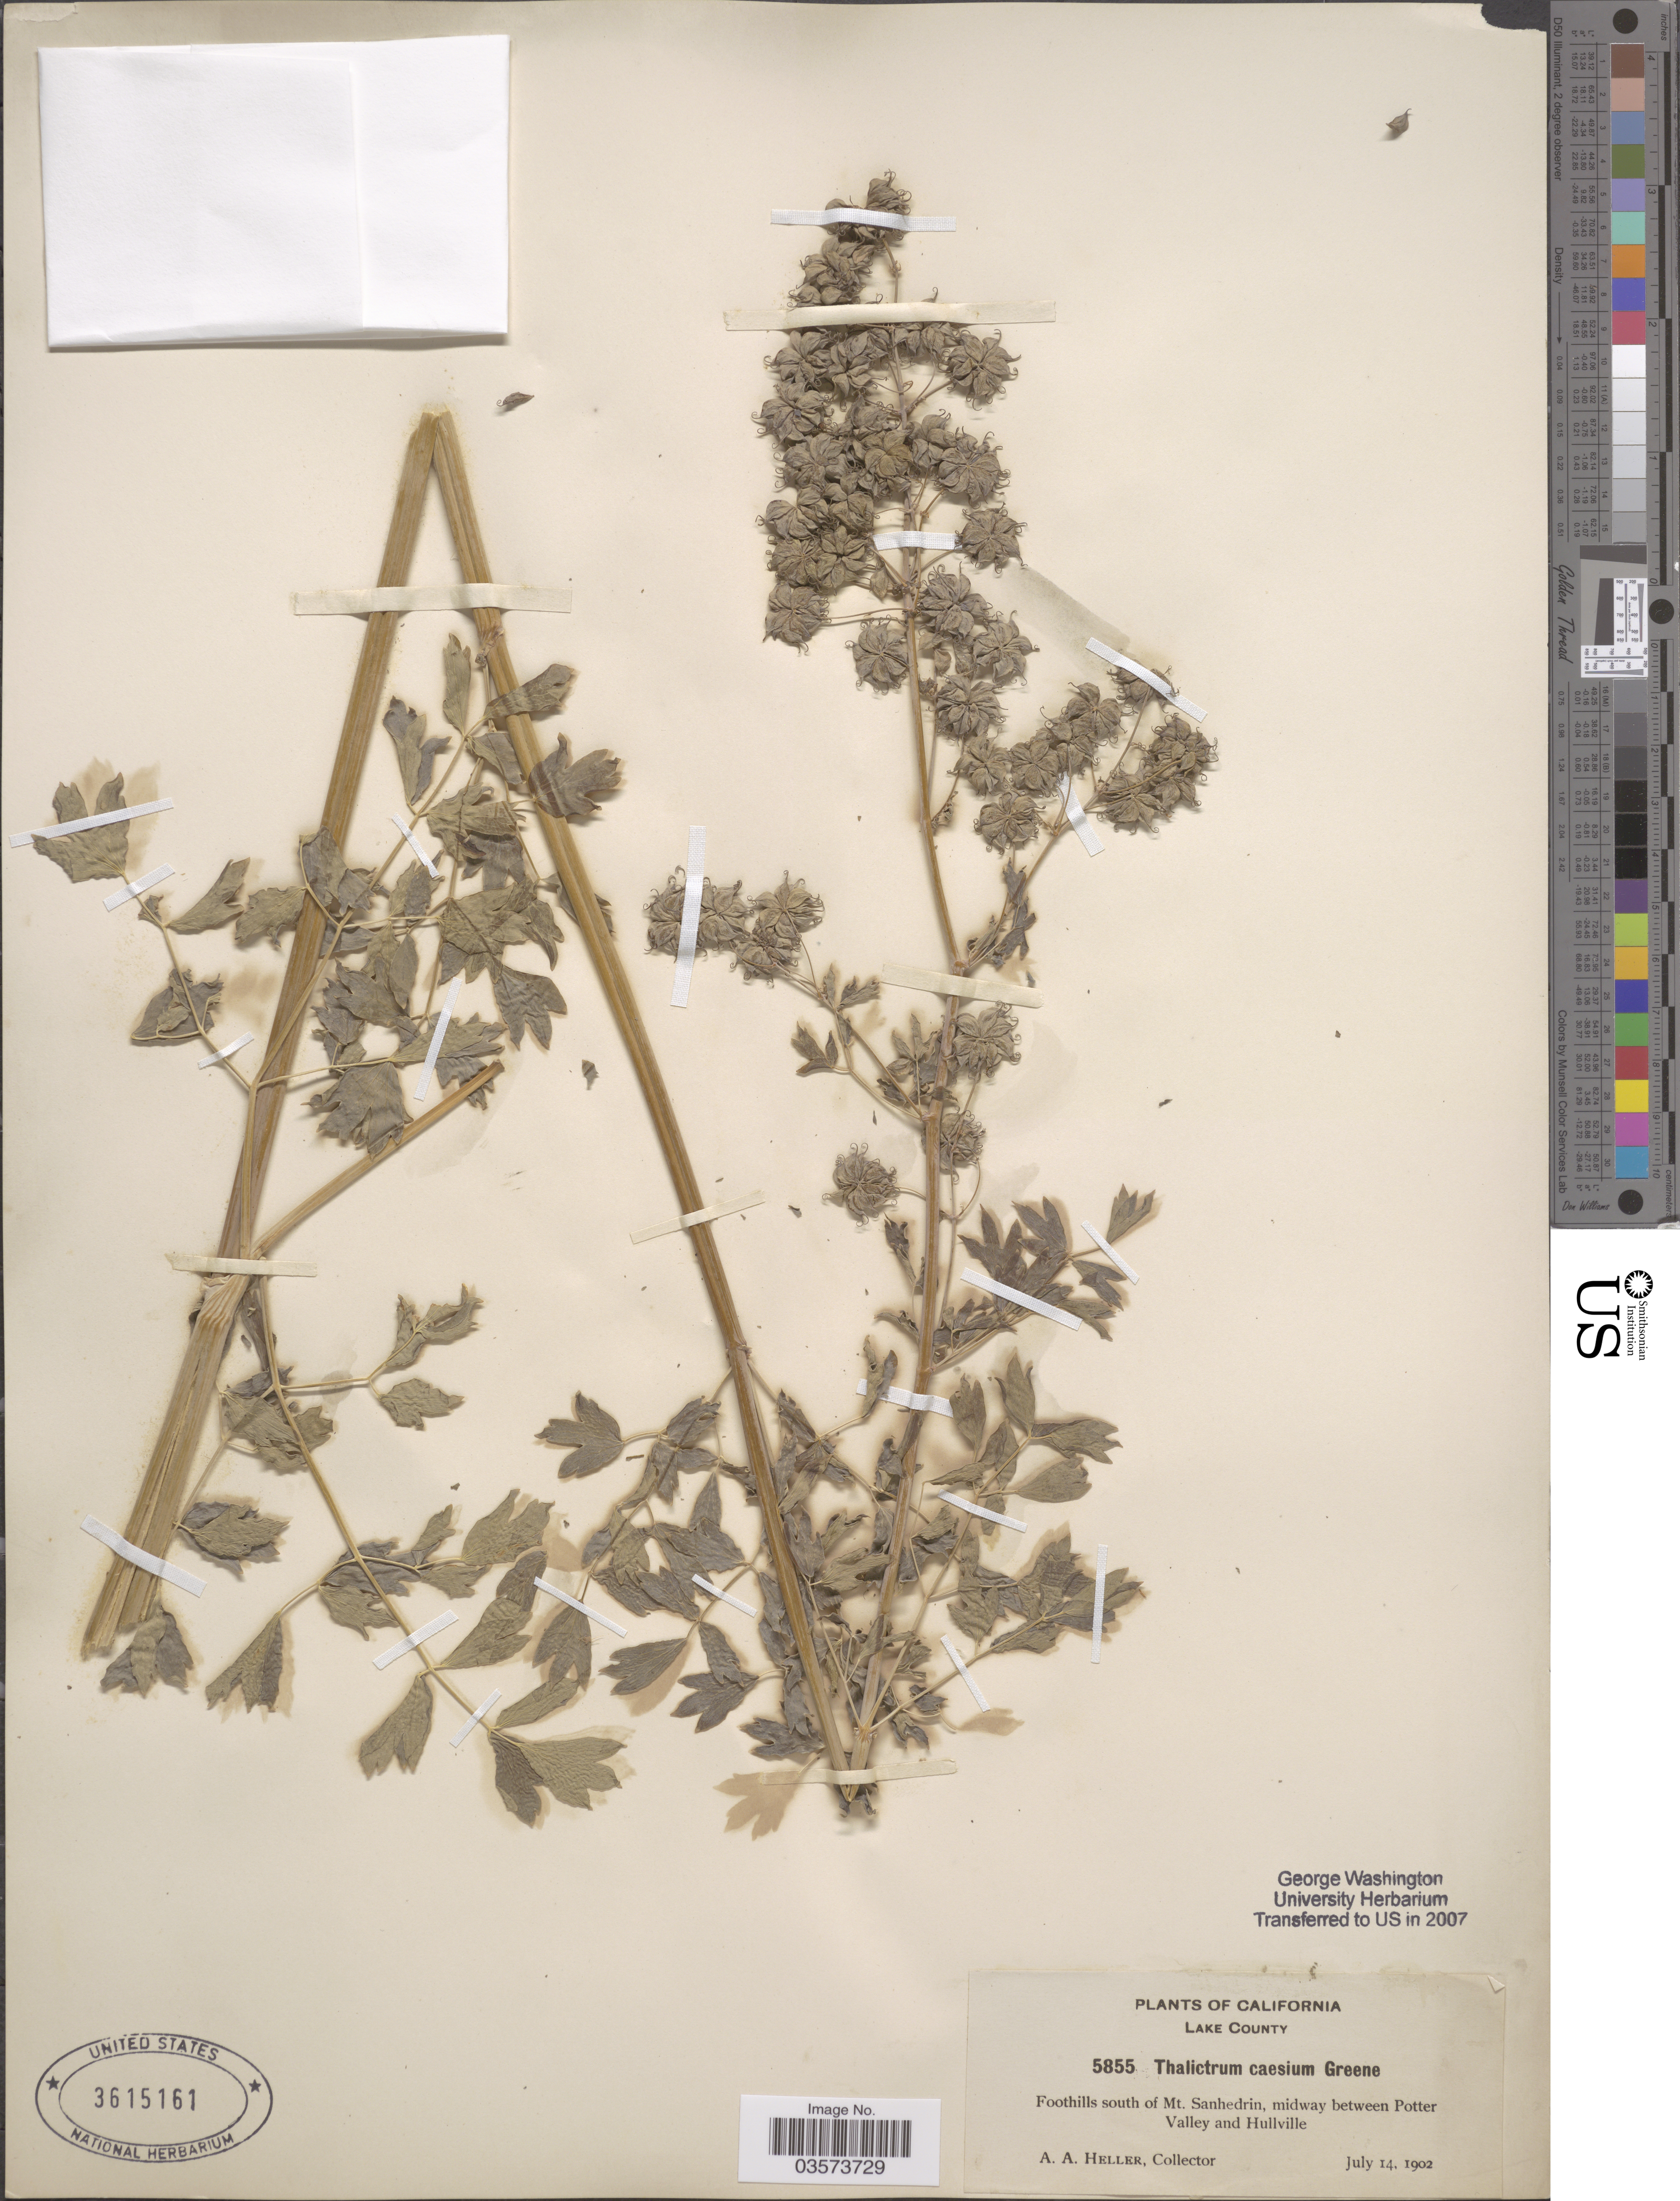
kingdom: Plantae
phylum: Tracheophyta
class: Magnoliopsida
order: Ranunculales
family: Ranunculaceae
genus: Thalictrum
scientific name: Thalictrum caesium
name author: Greene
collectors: A. A. Heller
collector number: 5855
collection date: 1902-07-14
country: United States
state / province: California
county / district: Lake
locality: Lake County. Foothills south of Mt. Sanhedrin, midway between Potter Valley and Hullville.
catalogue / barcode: US 3615161